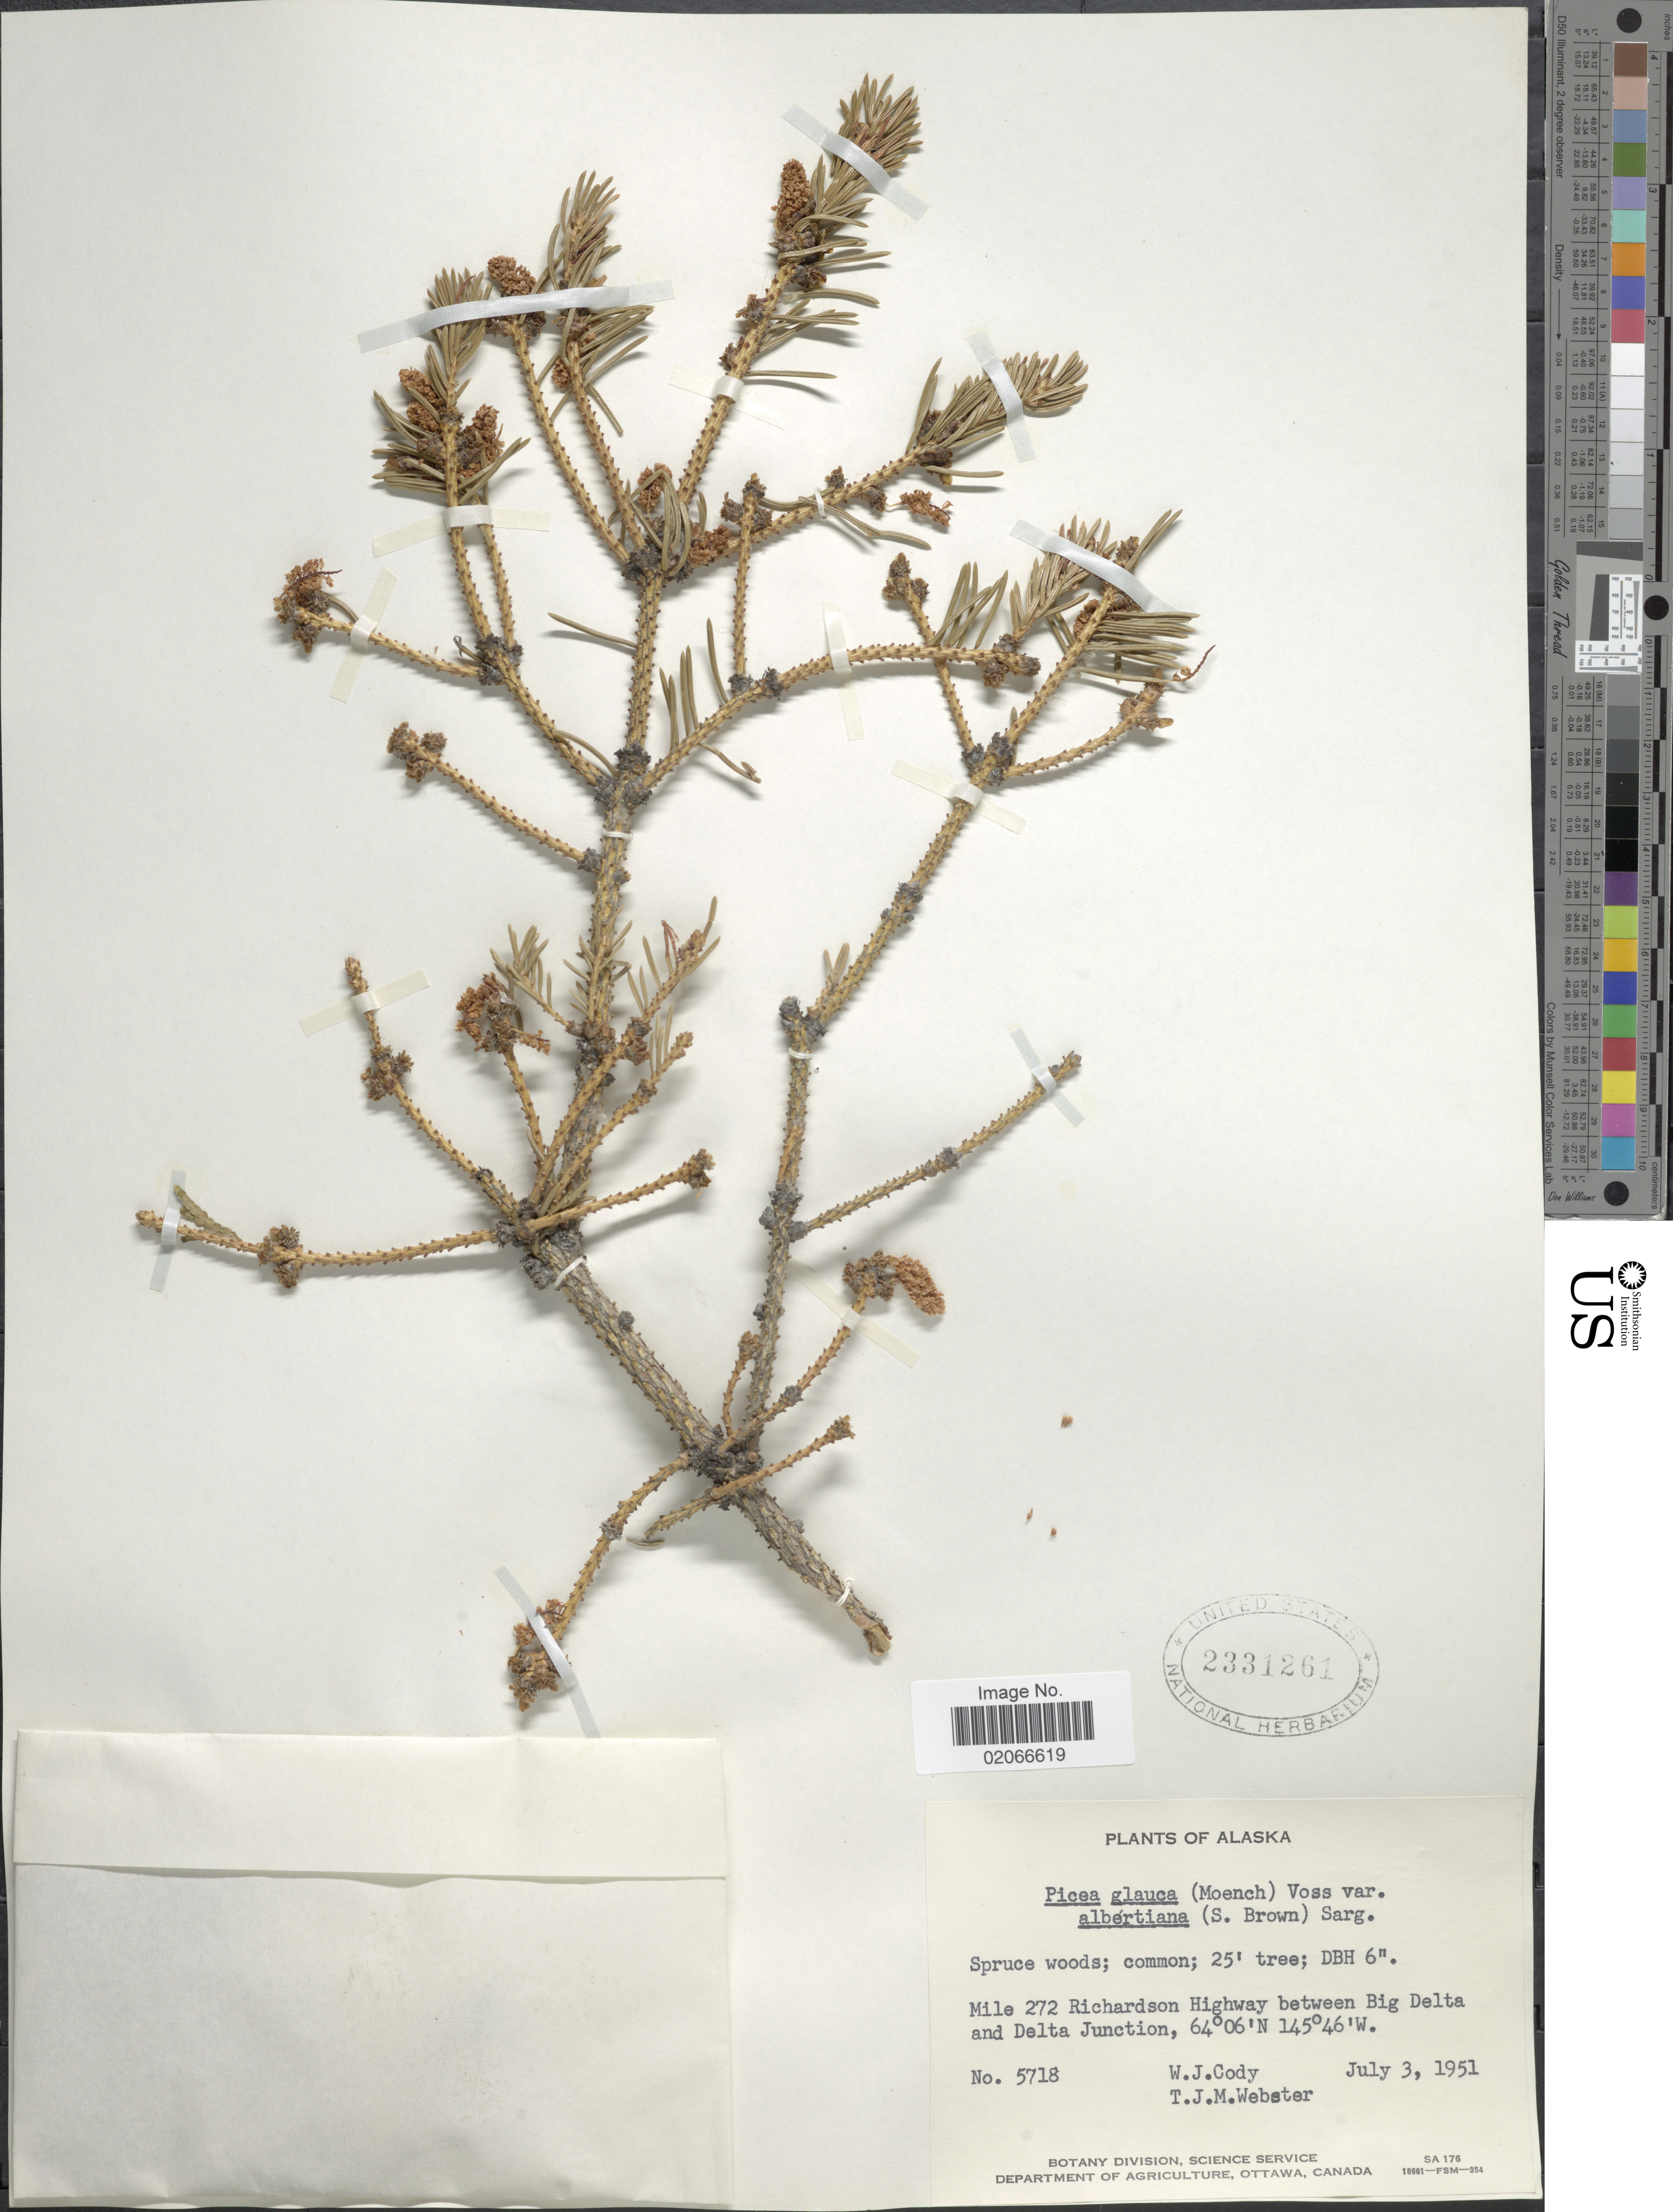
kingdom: Plantae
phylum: Tracheophyta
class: Pinopsida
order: Pinales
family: Pinaceae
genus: Picea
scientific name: Picea glauca var. albertiana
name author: (S. Br.) Sarg.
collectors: W. Cody & T. J. Webster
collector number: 5718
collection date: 1951-07-03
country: United States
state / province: Alaska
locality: Mile 272 Richardson Highway between Big Delta and Delta Junction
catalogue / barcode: US 2331261